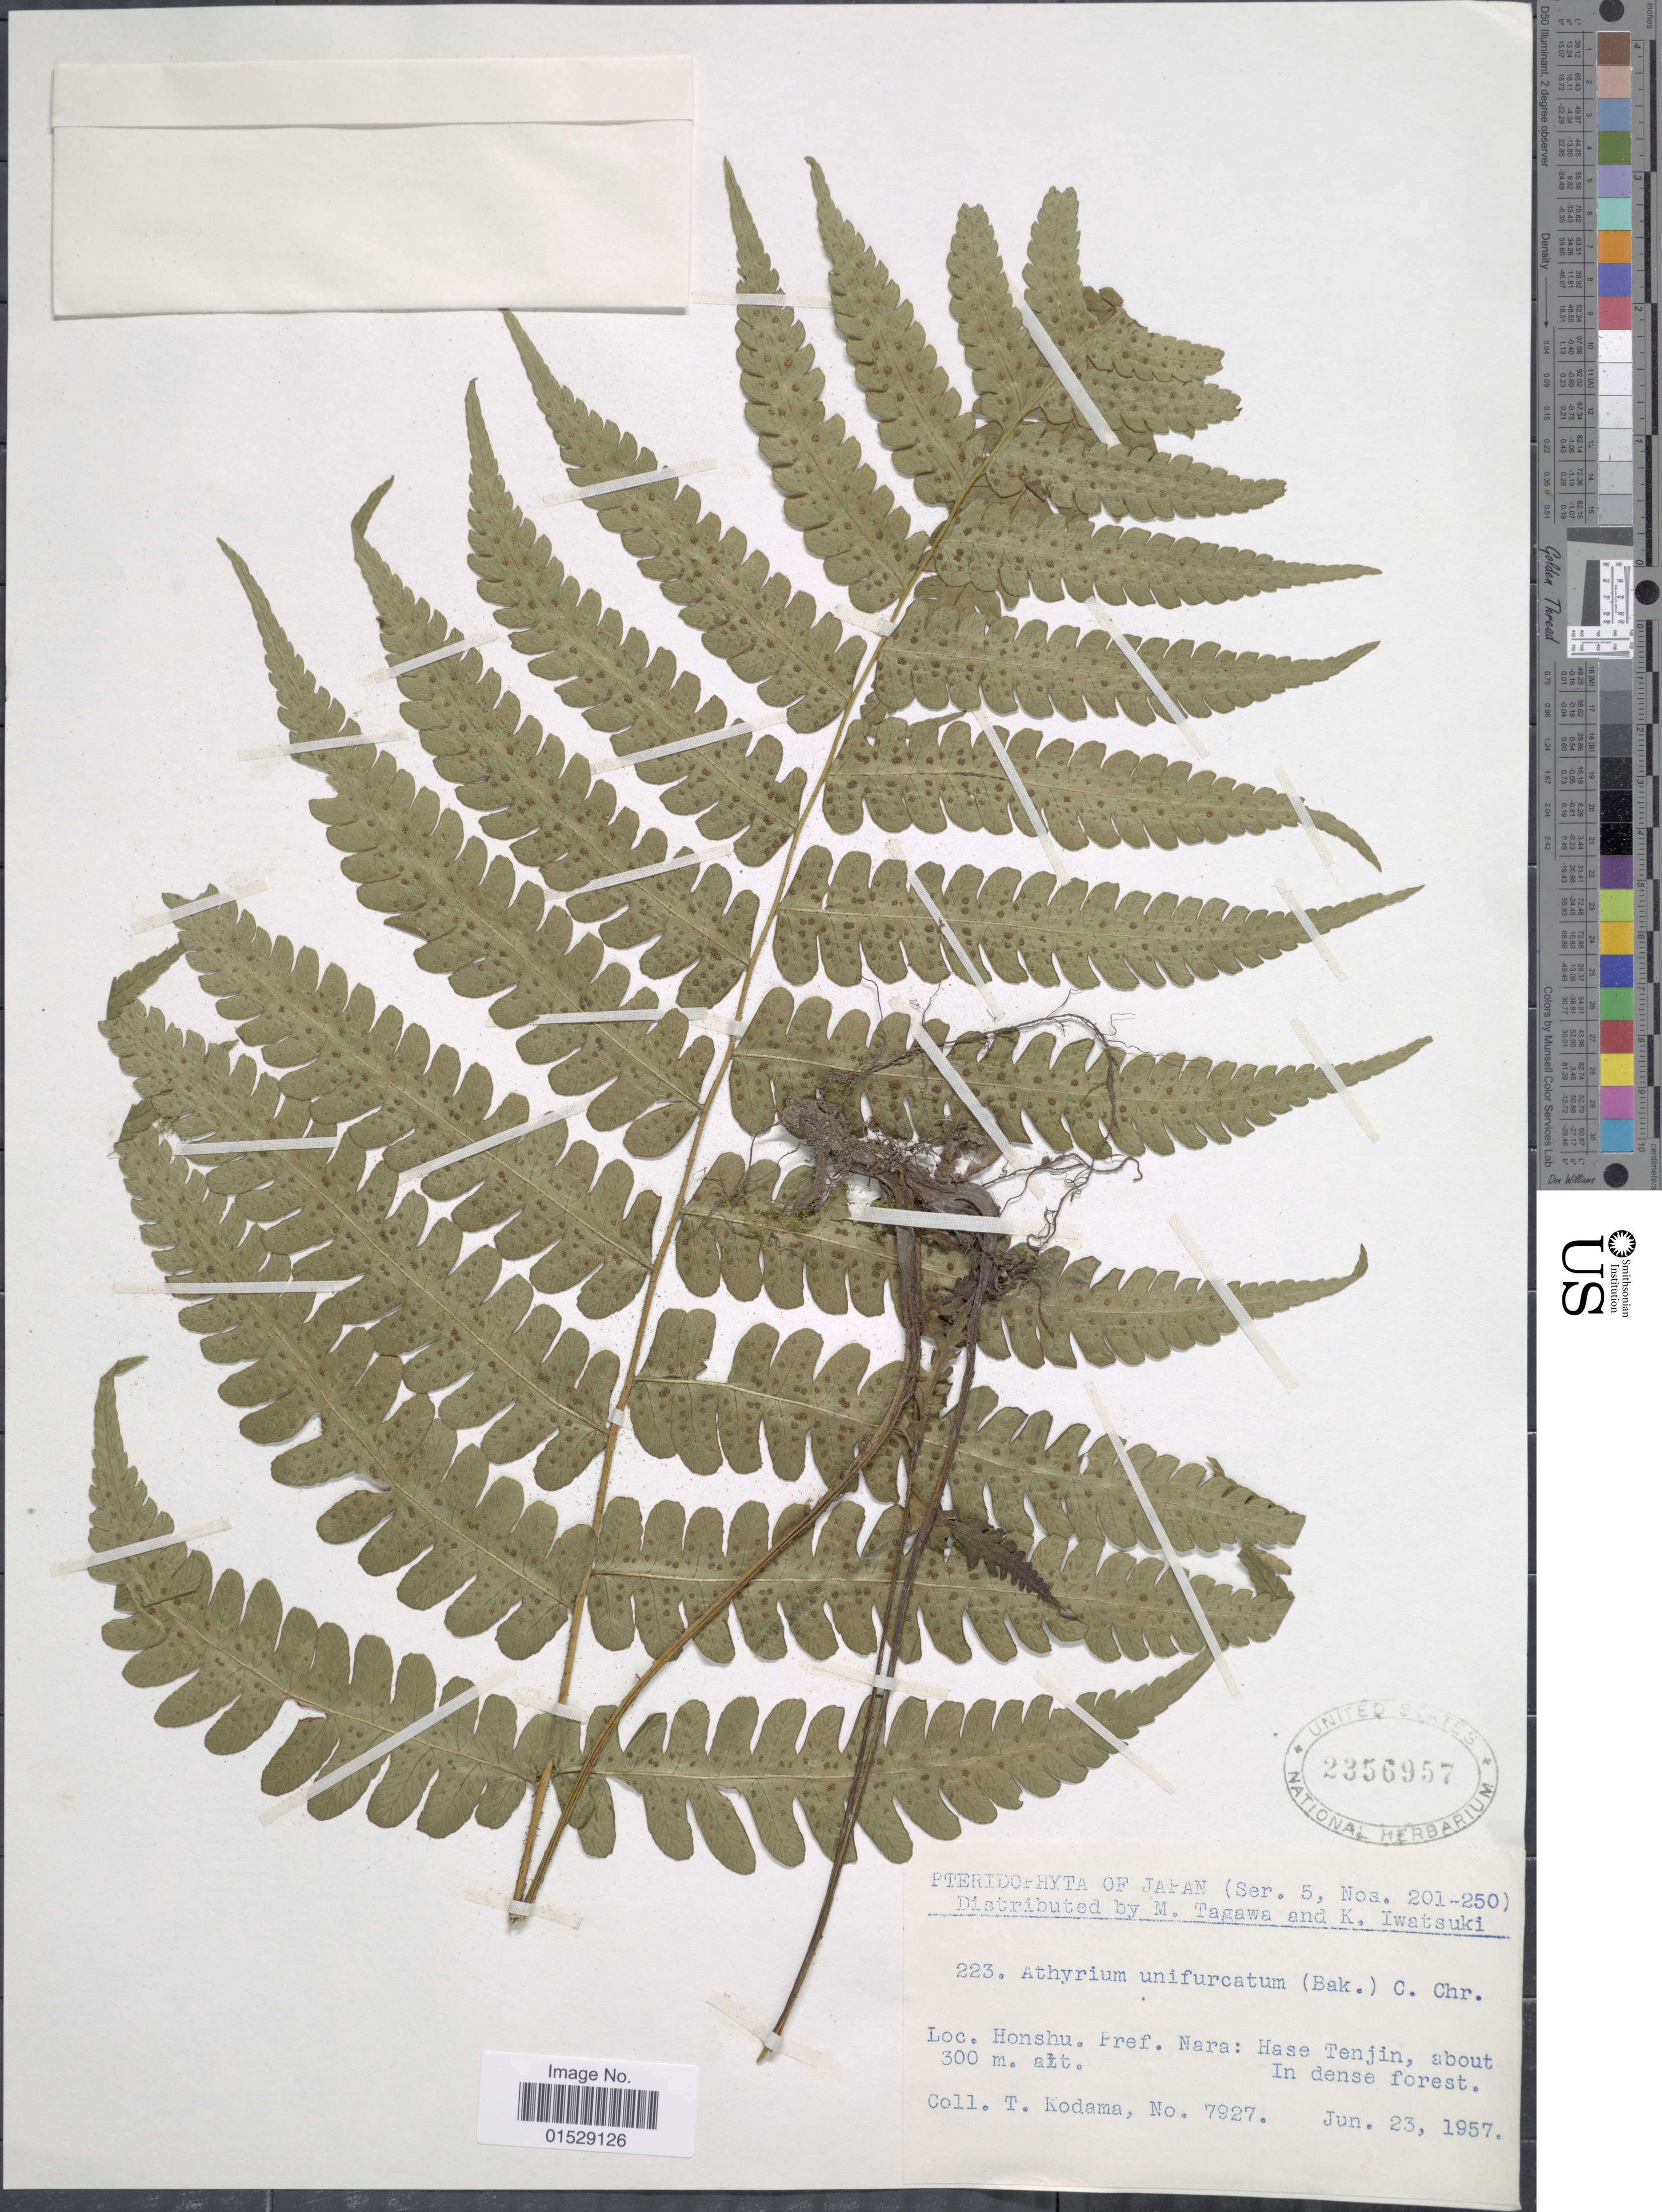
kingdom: Plantae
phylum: Tracheophyta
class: Polypodiopsida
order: Polypodiales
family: Athyriaceae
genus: Deparia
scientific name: Deparia unifurcata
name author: (Baker) M. Kato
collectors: S. Kodama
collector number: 7927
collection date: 1957-06-23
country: Japan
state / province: Nara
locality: Honshu. pref. Nara: Hase Tenjin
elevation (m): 300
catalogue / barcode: US 2356957